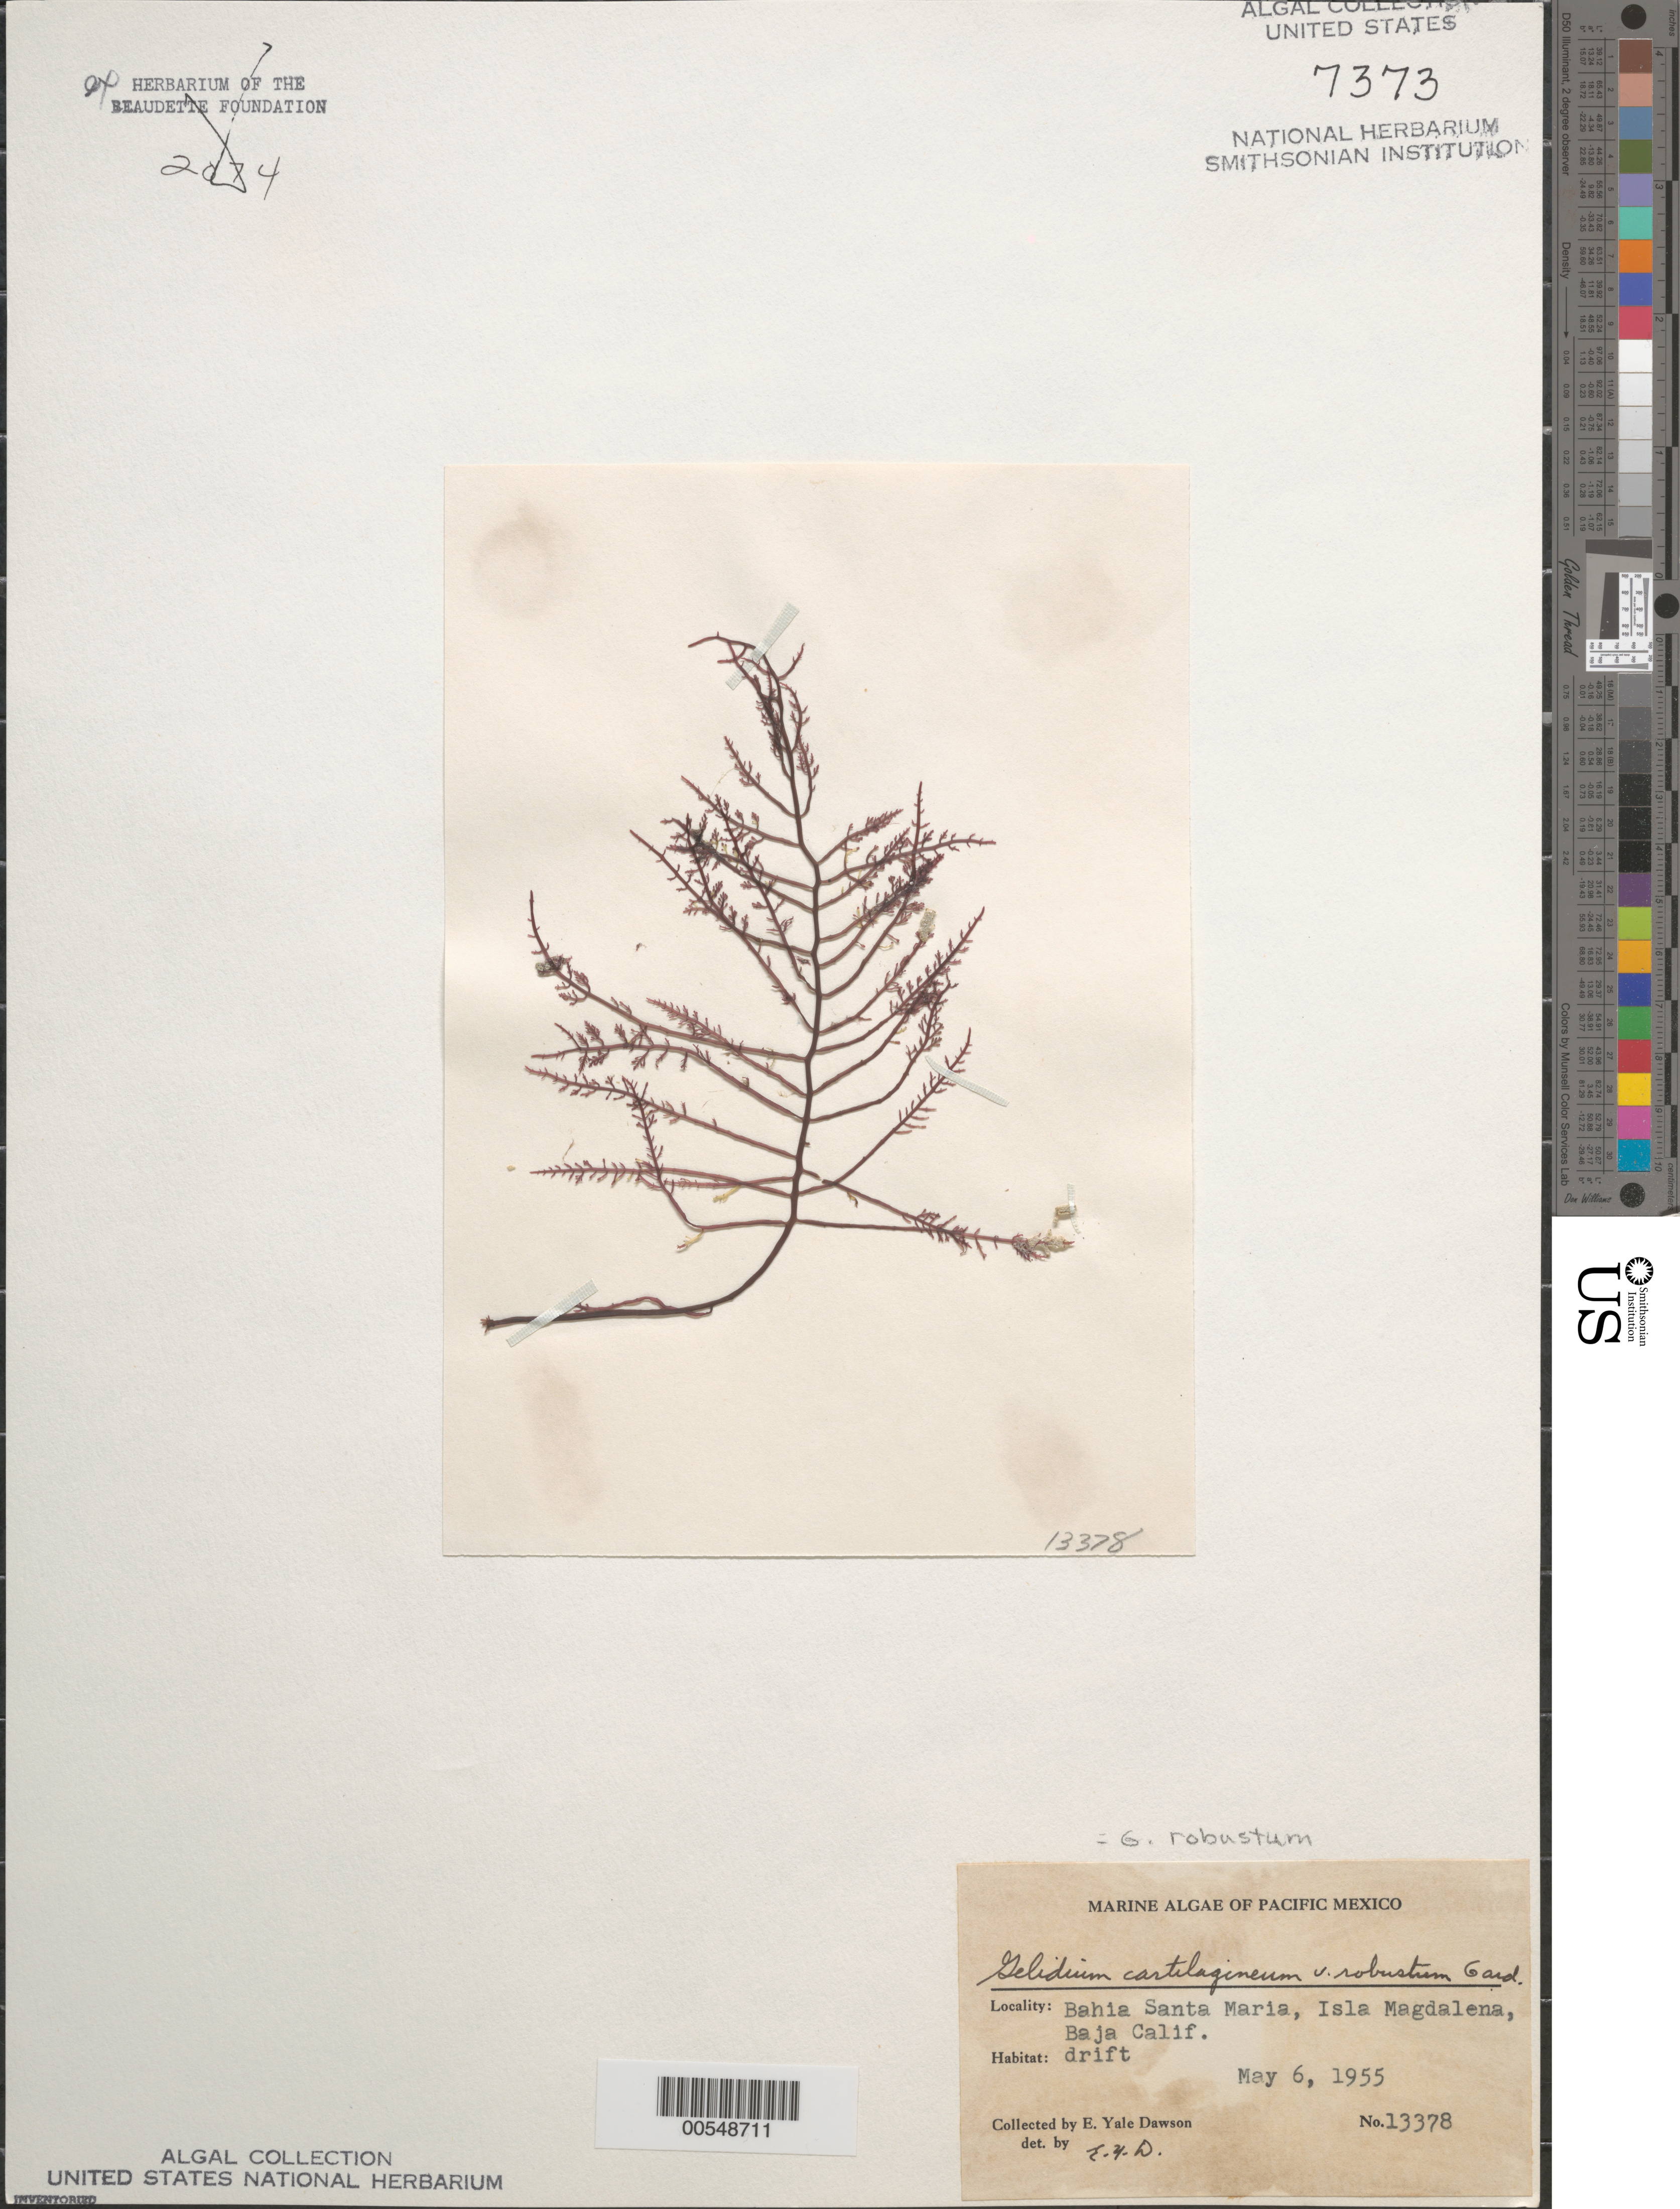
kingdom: Plantae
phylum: Rhodophyta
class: Florideophyceae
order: Gelidiales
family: Gelidiaceae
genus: Gelidium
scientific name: Gelidium robustum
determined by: Dawson, E. Y.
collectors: E. Y. Dawson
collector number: EYD 13378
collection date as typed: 06 May 1955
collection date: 1955-05-06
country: Mexico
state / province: Baja California Sur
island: Isla Magdalena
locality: Bahia Santa Maria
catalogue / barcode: US 7373